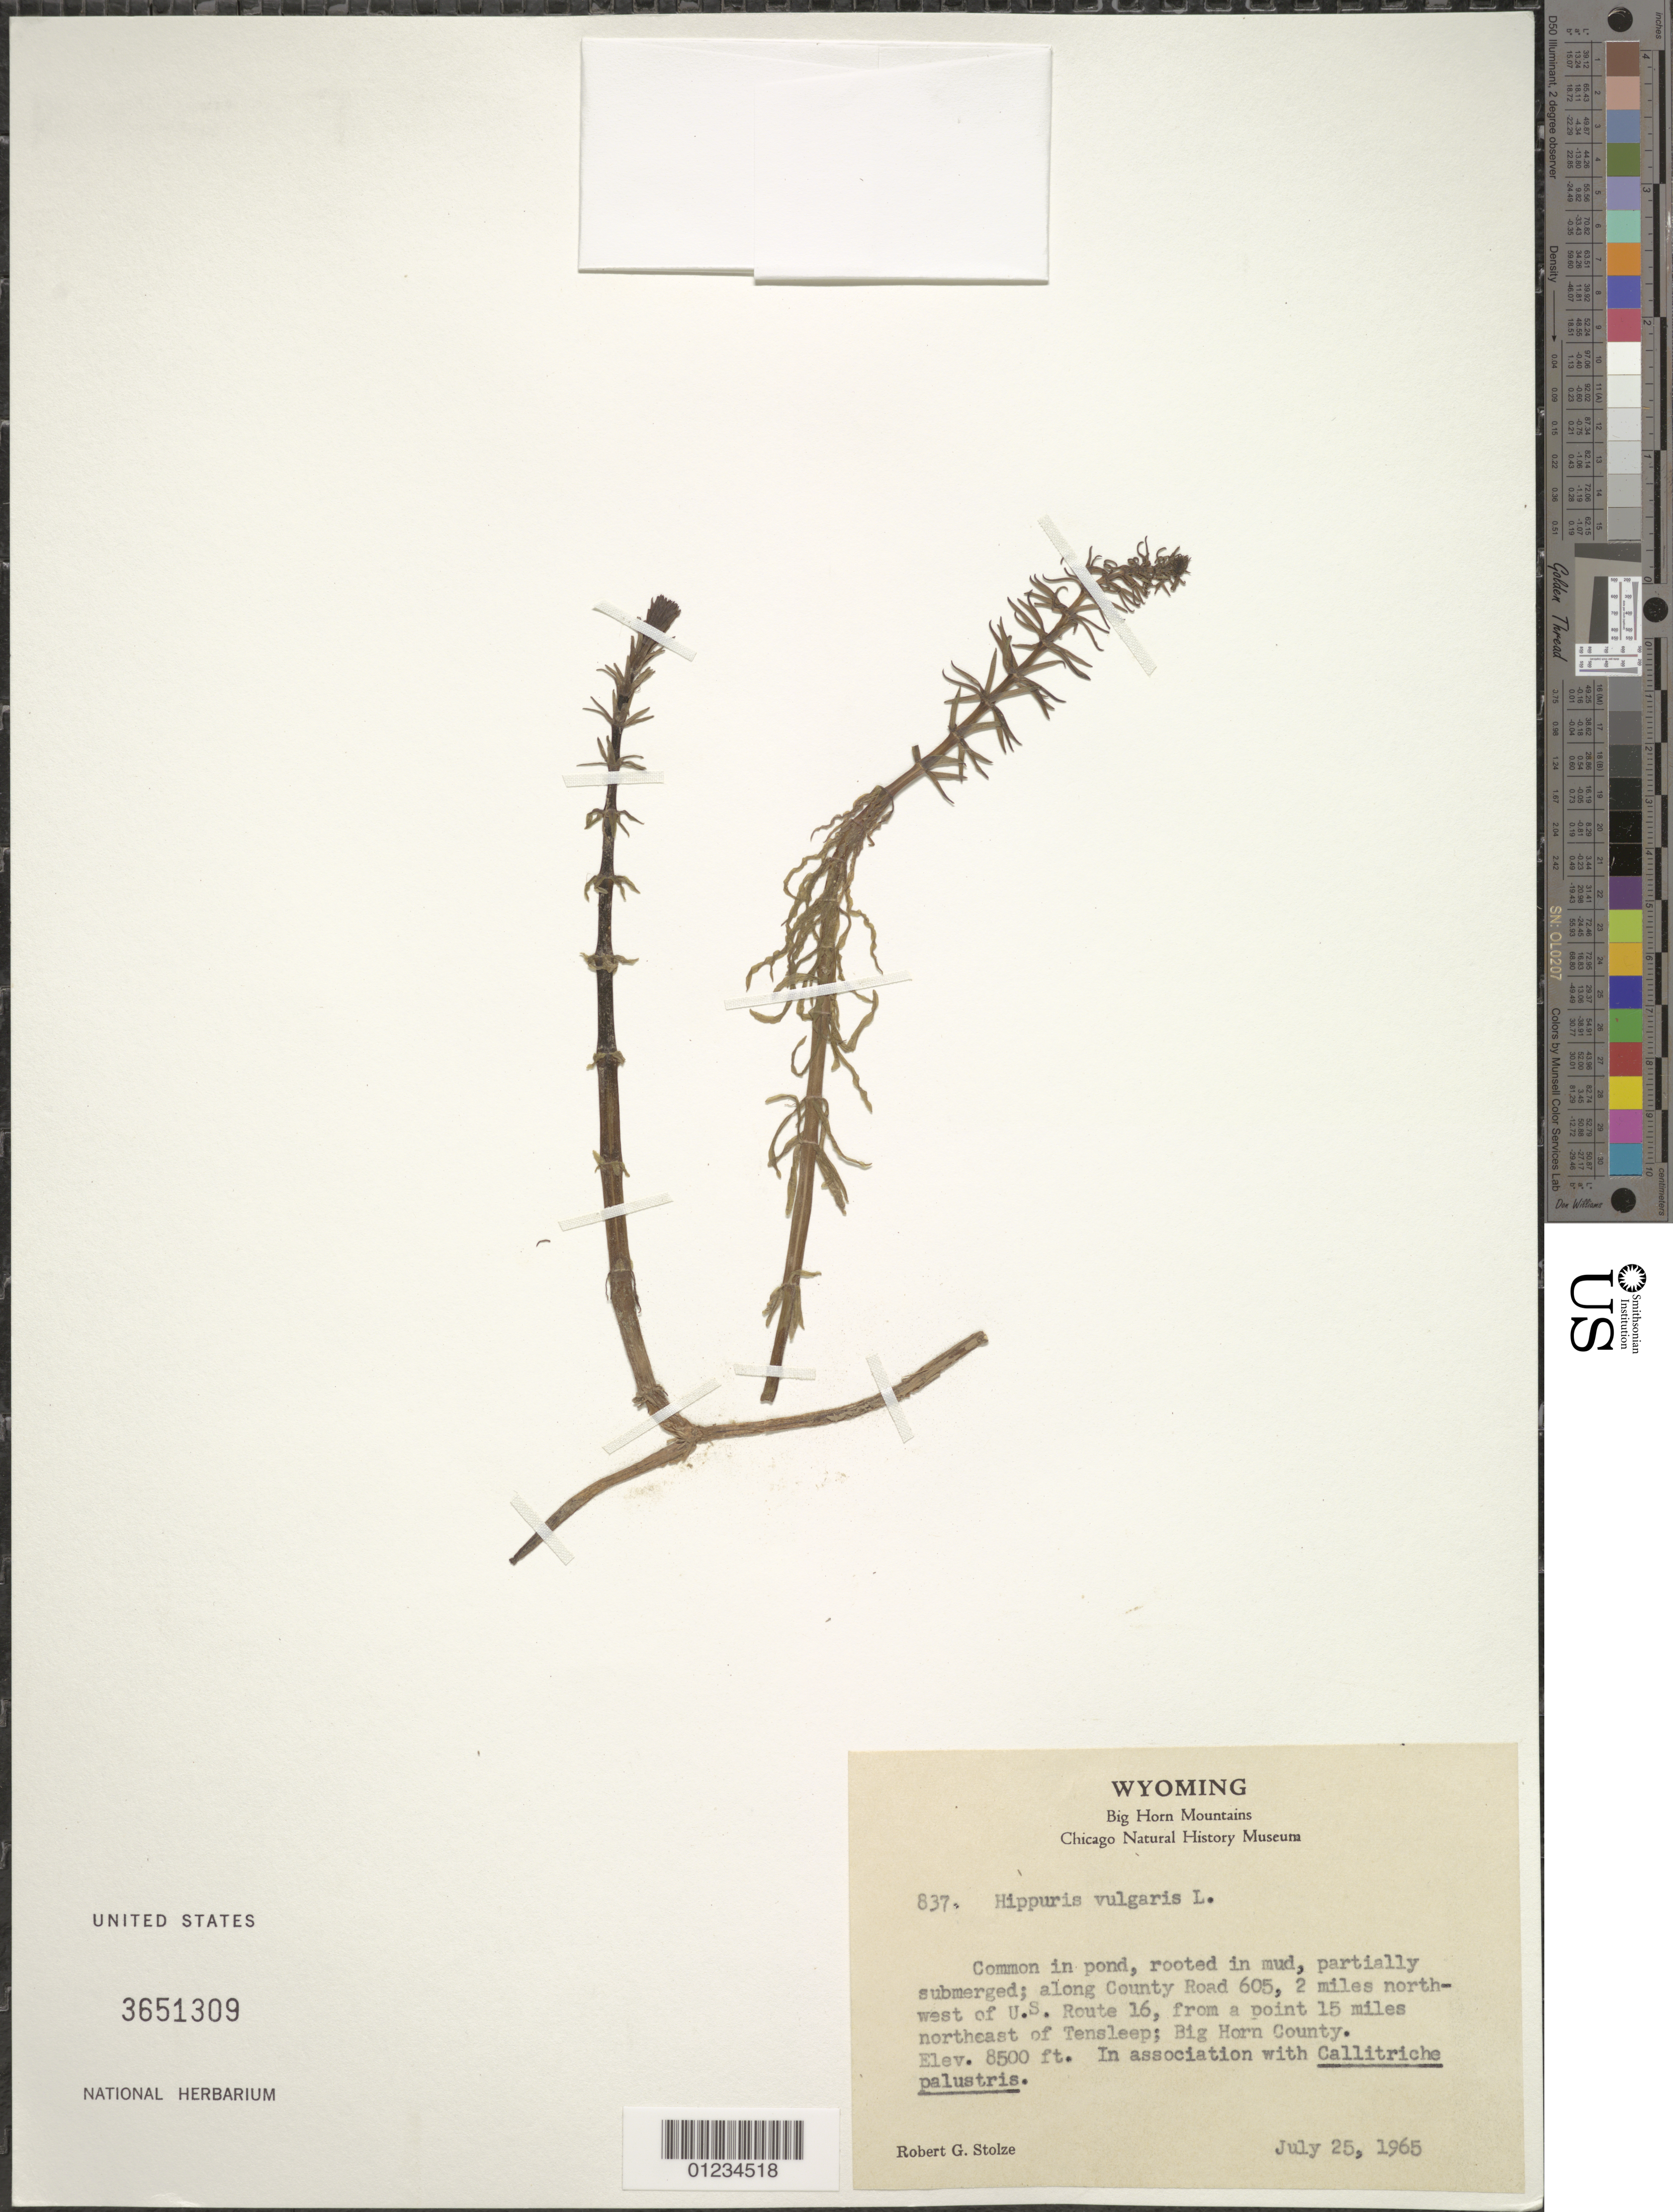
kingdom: Plantae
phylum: Tracheophyta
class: Magnoliopsida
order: Lamiales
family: Plantaginaceae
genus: Hippuris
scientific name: Hippuris vulgaris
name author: L.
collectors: R. G. Stolze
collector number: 837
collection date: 1965-07-25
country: United States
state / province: Wyoming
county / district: Big Horn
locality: Along County Road 605, 2 miles NW of U.S. Route 16, from a point 15 miles NE of Tensleep.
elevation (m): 2591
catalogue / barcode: US 3651309